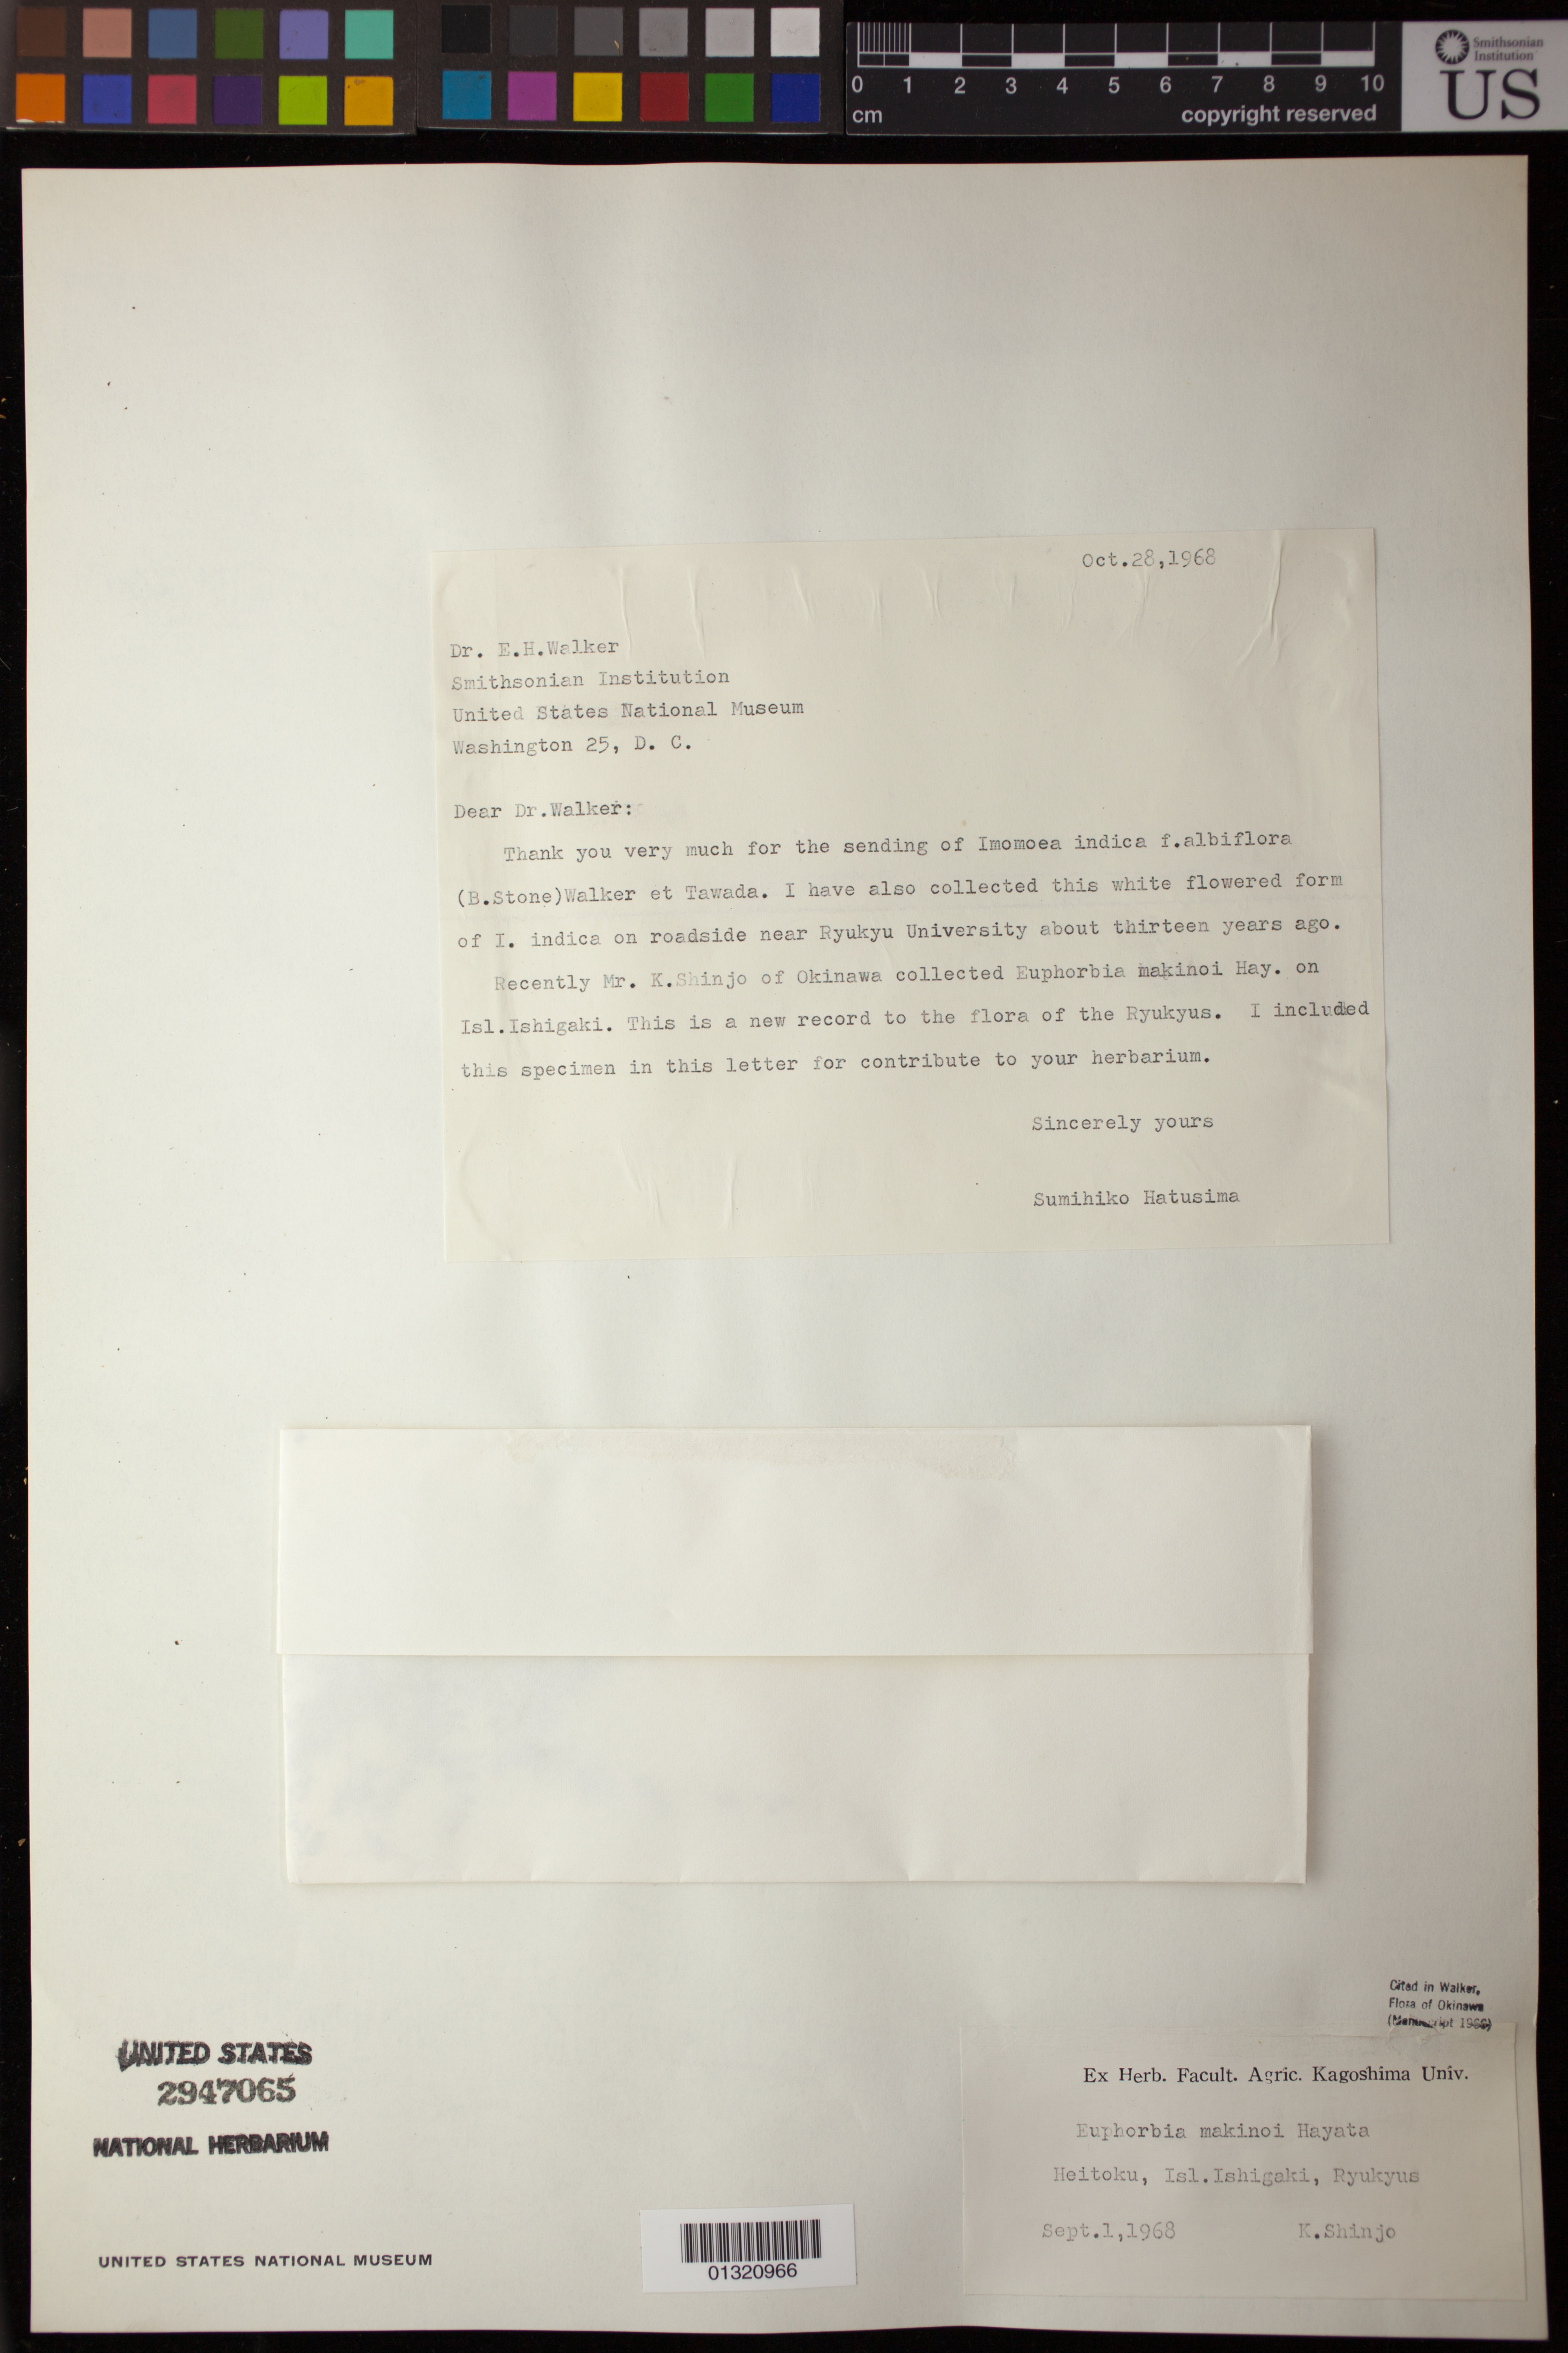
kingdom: Plantae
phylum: Tracheophyta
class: Magnoliopsida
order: Malpighiales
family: Euphorbiaceae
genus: Euphorbia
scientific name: Euphorbia makinoi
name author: Hayata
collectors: K. Shinjo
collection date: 1968-09-01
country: Japan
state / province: Okinawa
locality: Heitoku, Isl. Ishigaki, Ryukyus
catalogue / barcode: US 2947065